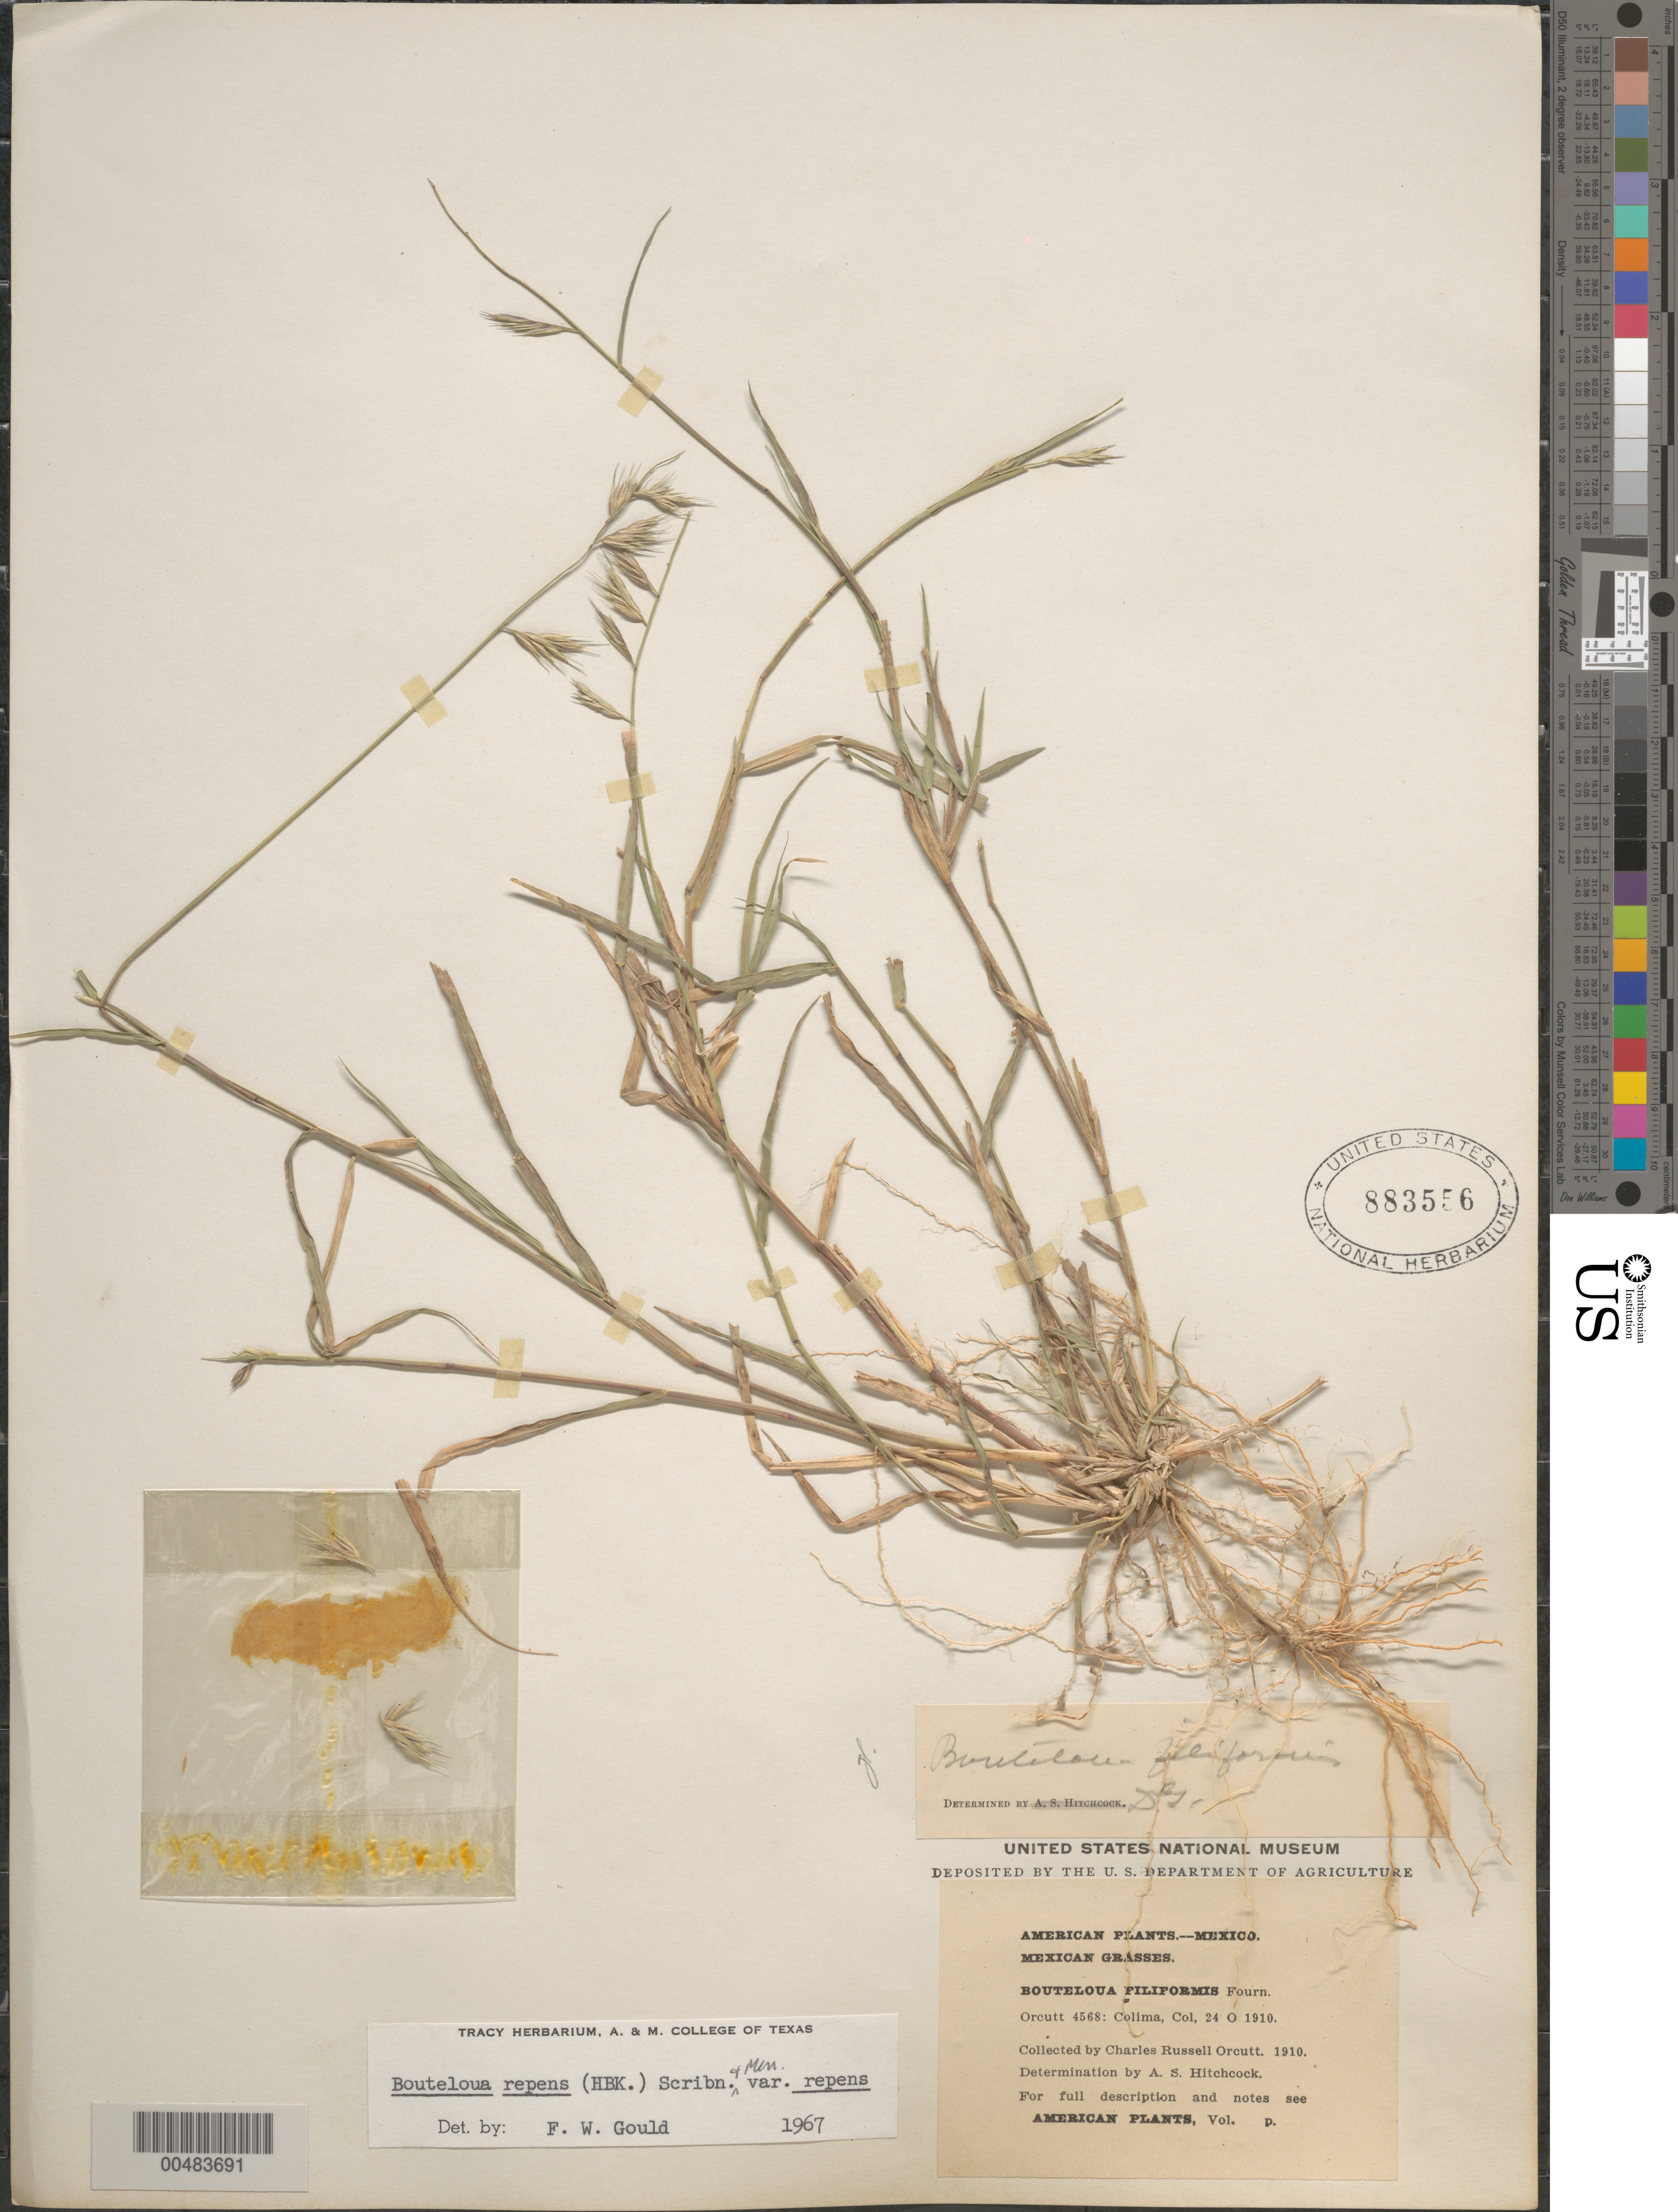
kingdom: Plantae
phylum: Tracheophyta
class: Liliopsida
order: Poales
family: Poaceae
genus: Bouteloua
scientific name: Bouteloua repens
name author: (Kunth) Scribn. & Merr.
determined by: Gould, F. W.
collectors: C. R. Orcutt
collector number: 4568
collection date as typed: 24 Oct 1910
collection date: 1910-10-24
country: Mexico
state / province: Colima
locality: Colima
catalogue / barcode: US 883556